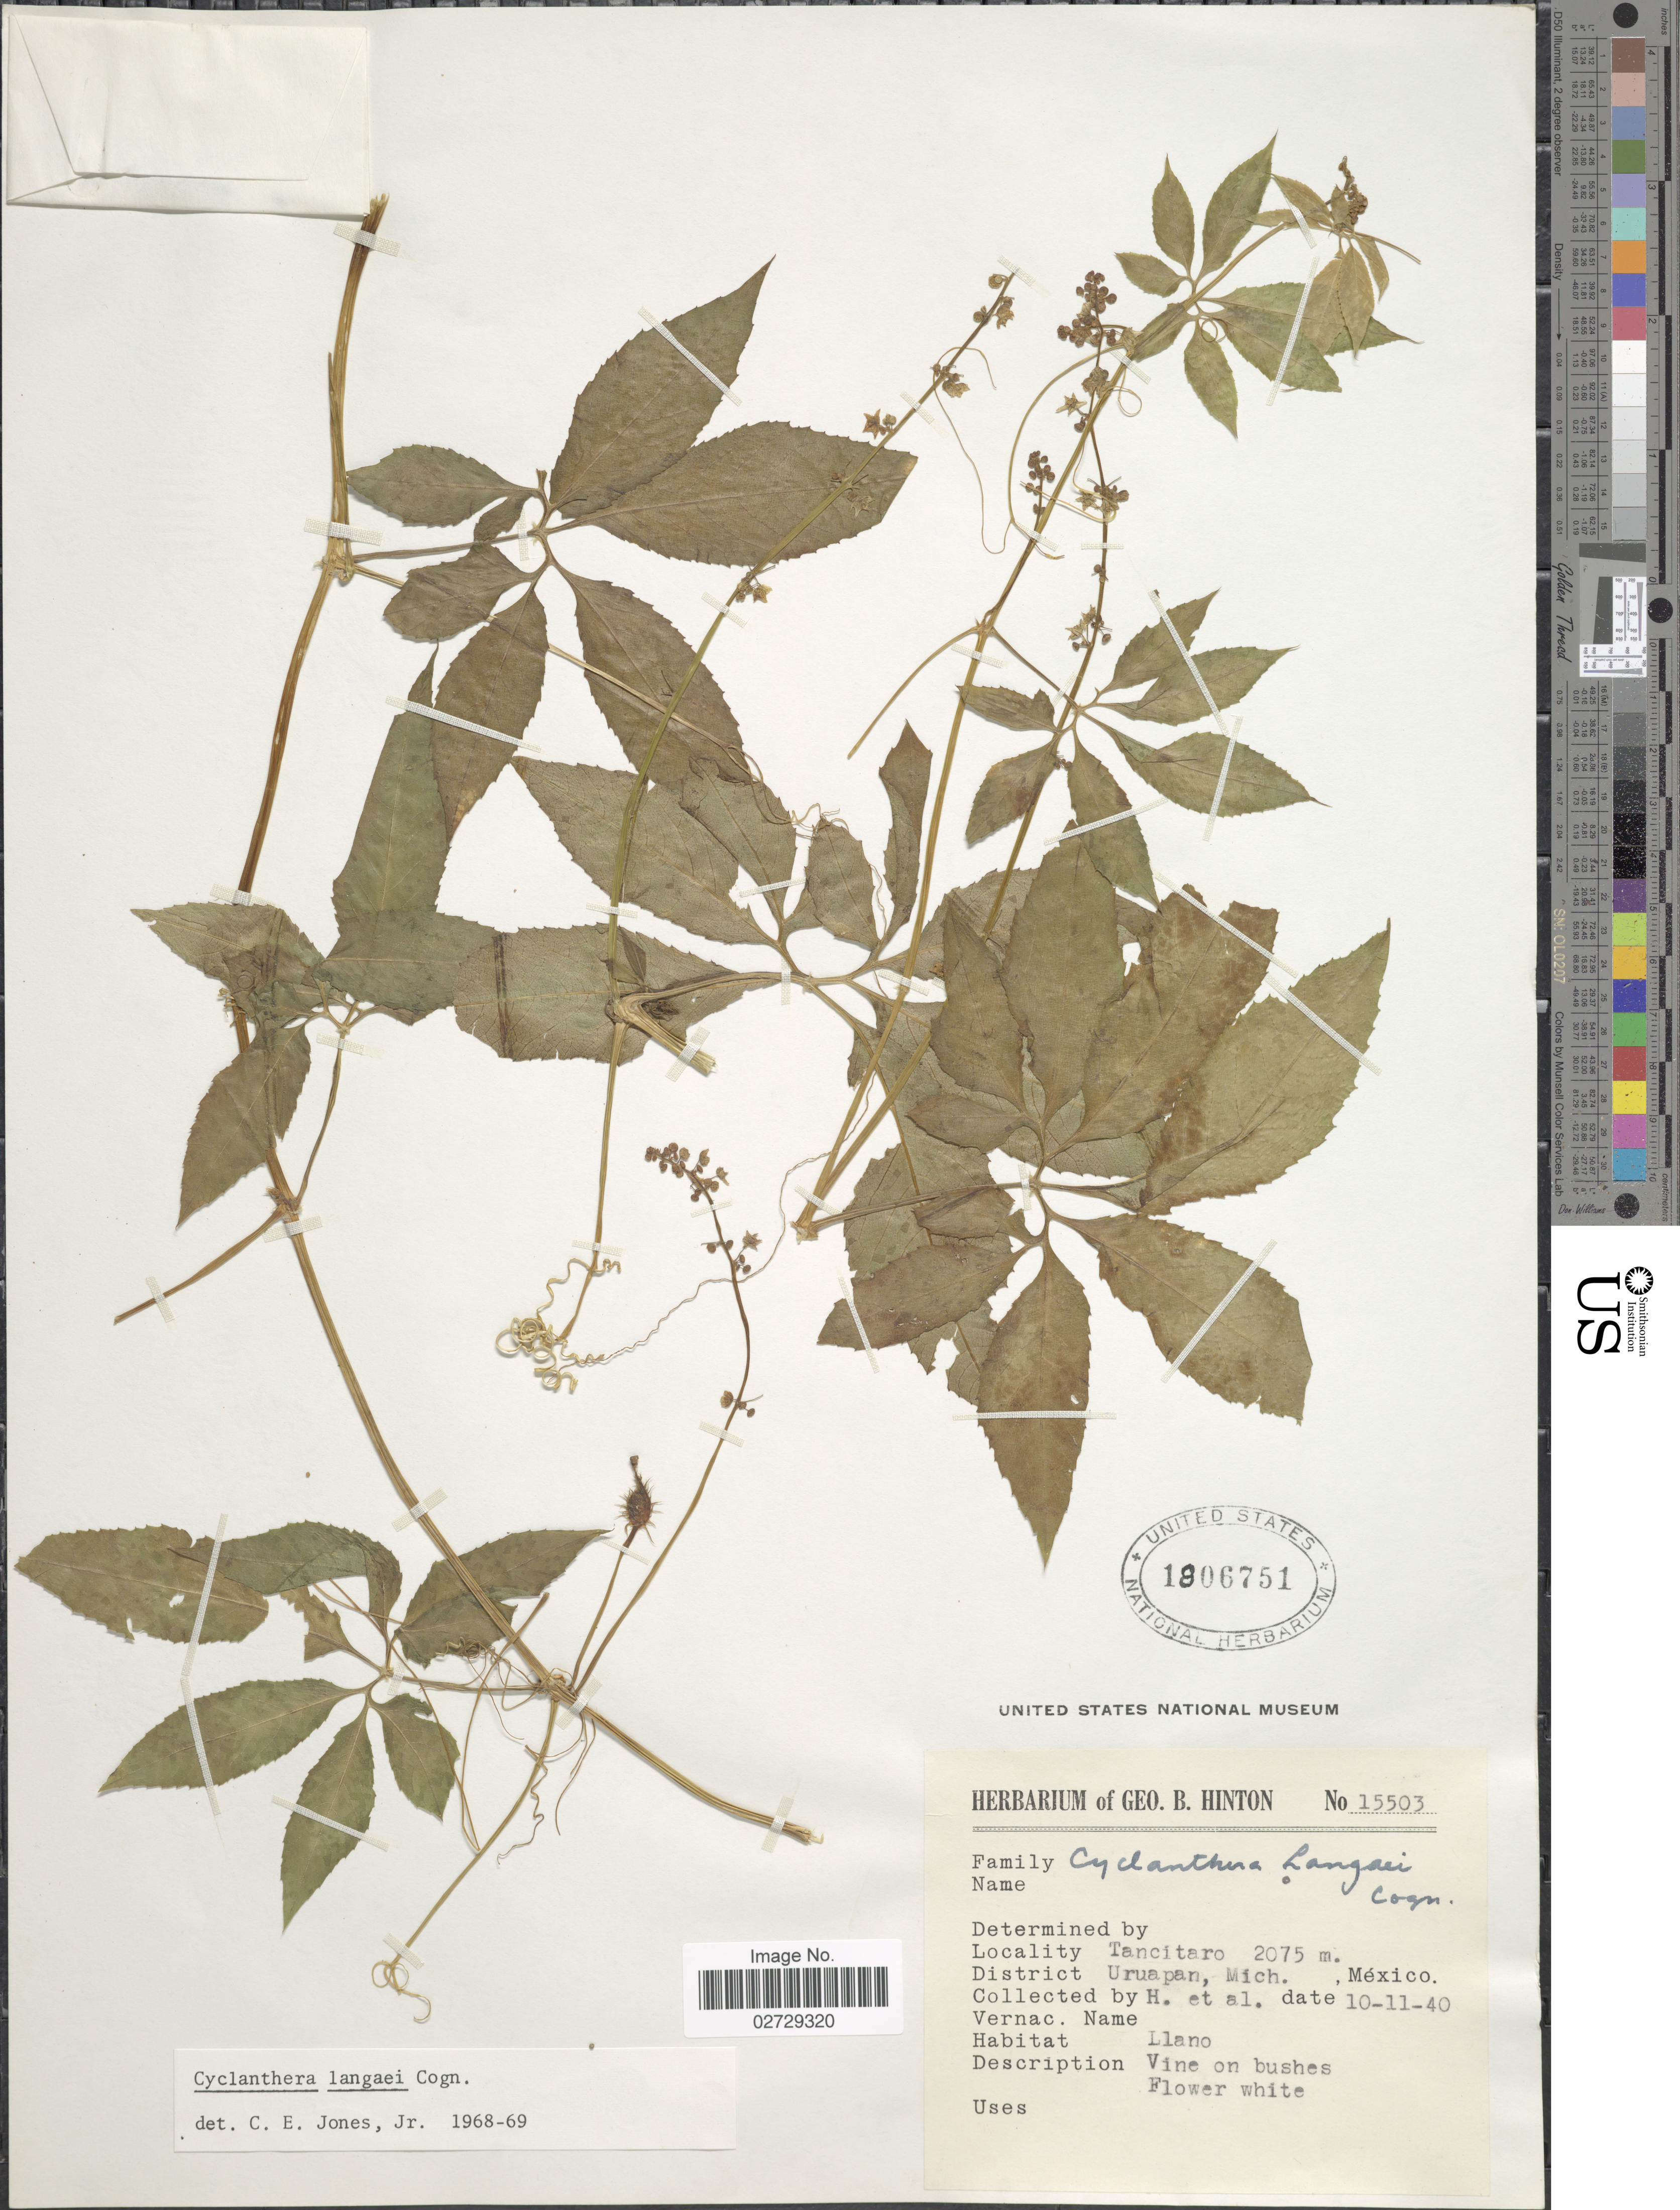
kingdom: Plantae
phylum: Tracheophyta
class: Magnoliopsida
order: Cucurbitales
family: Cucurbitaceae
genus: Cyclanthera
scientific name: Cyclanthera langaei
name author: Cogn.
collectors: G. B. Hinton & et al.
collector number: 15503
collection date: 1940-10-11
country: Mexico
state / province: Michoacán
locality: Tancitaro. District: Uruapan, Mich.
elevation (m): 2075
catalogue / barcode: US 1806751